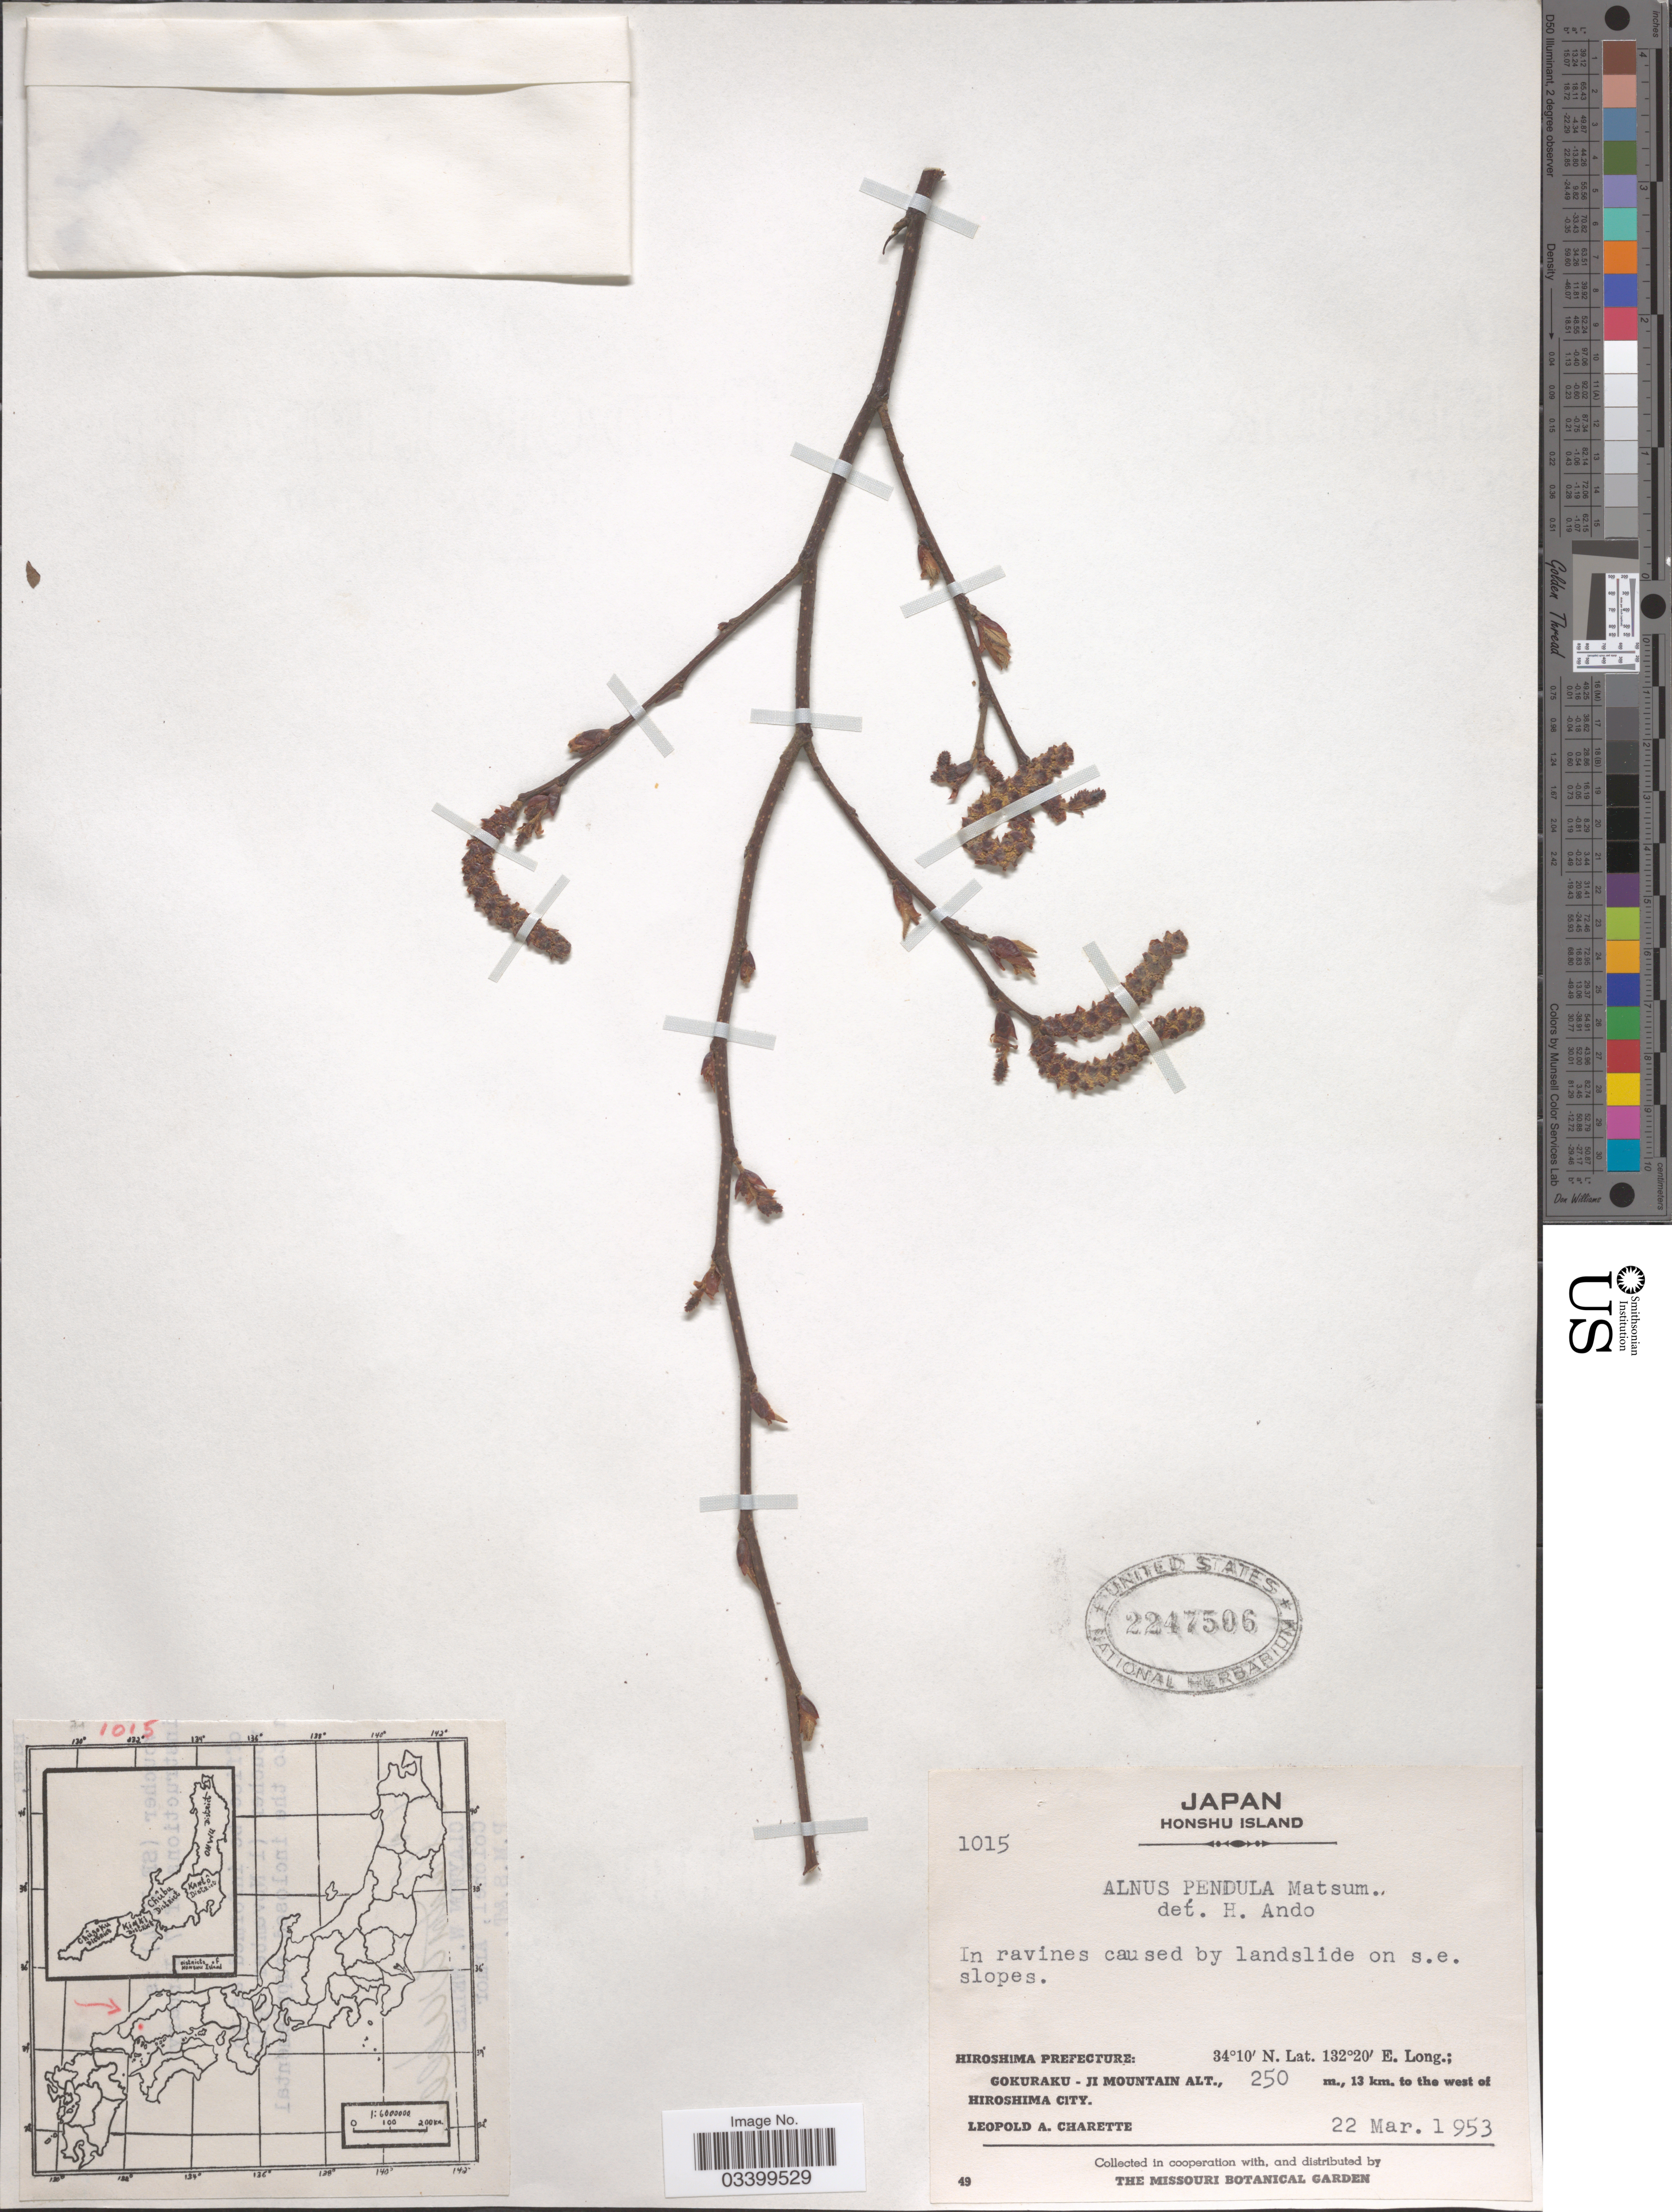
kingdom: Plantae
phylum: Tracheophyta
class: Magnoliopsida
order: Fagales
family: Betulaceae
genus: Alnus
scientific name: Alnus pendula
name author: Matsum.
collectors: L. A. Charette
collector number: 1015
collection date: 1953-03-22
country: Japan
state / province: Hirosima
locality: Honhsu Island, In ravines caused by landslide on s.e. slopes. Hiroshima Prefecture: Gokuraku - Ji Mountain, 13 km. to the west of Hiroshima City.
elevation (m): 250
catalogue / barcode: US 2247506